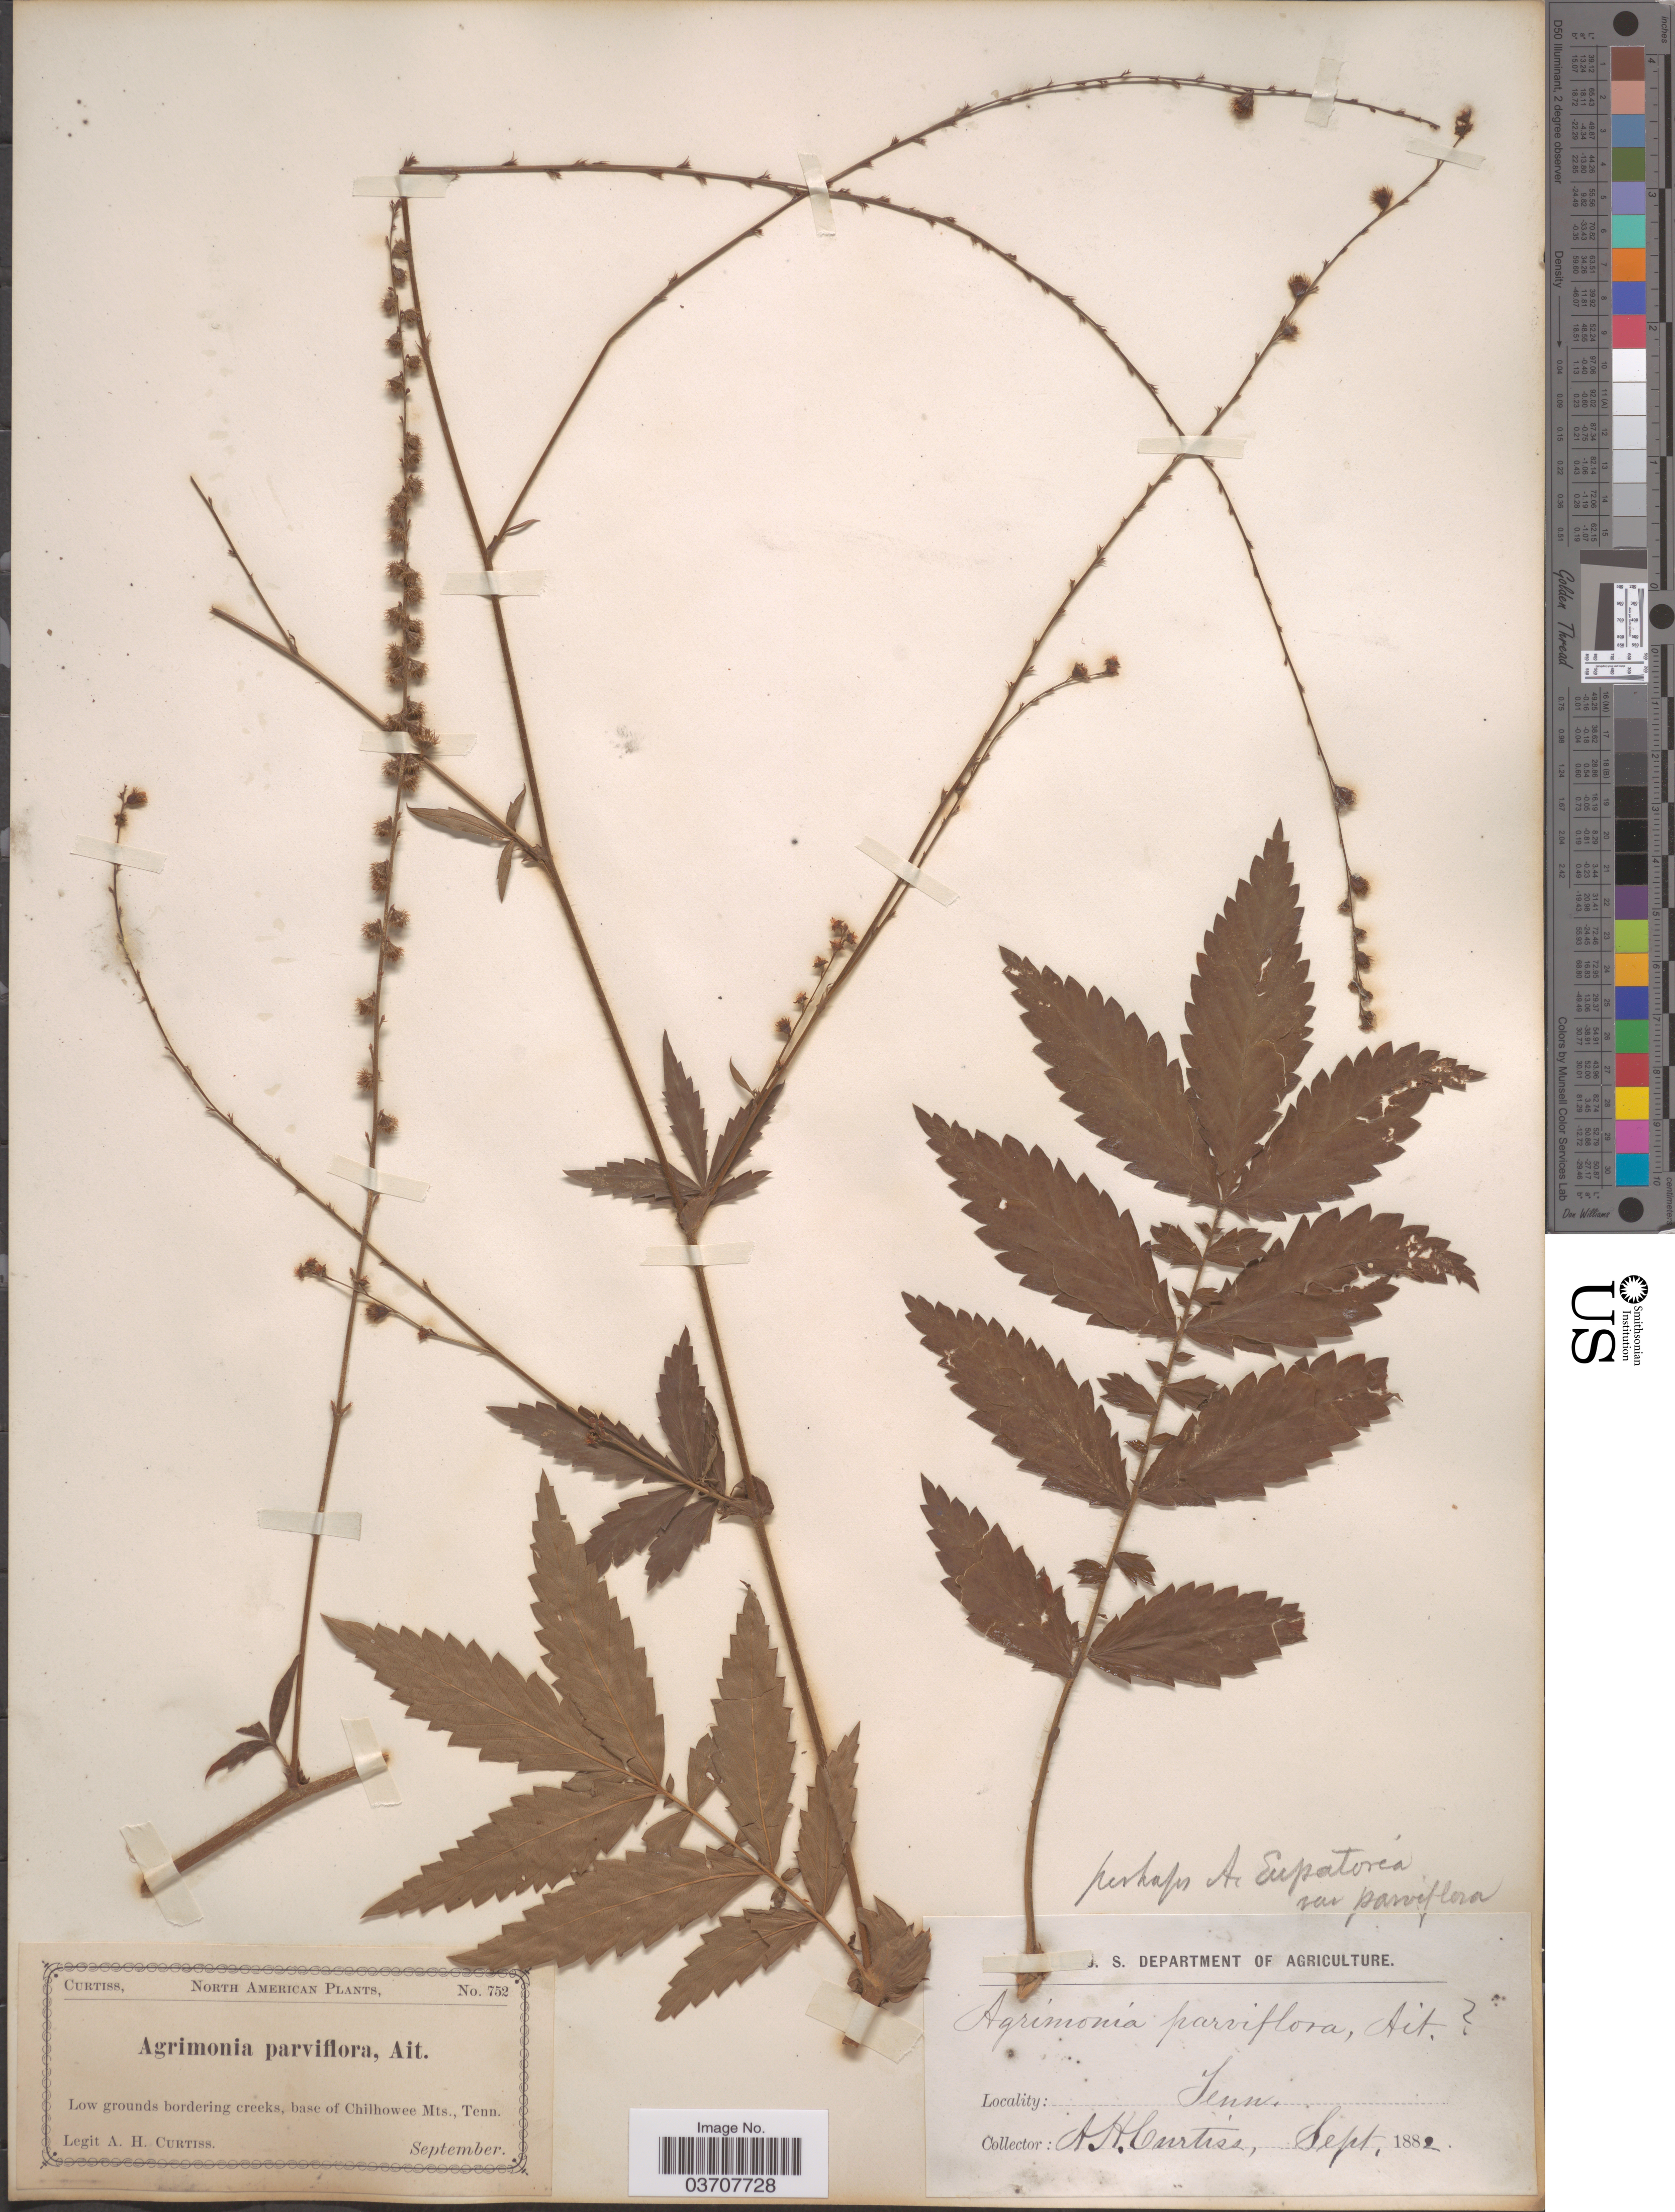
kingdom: Plantae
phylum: Tracheophyta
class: Magnoliopsida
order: Rosales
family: Rosaceae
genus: Agrimonia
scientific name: Agrimonia parviflora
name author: Aiton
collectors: A. H. Curtiss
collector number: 752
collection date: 1882-09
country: United States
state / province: Tennessee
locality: Base of Chilhowee Mts.